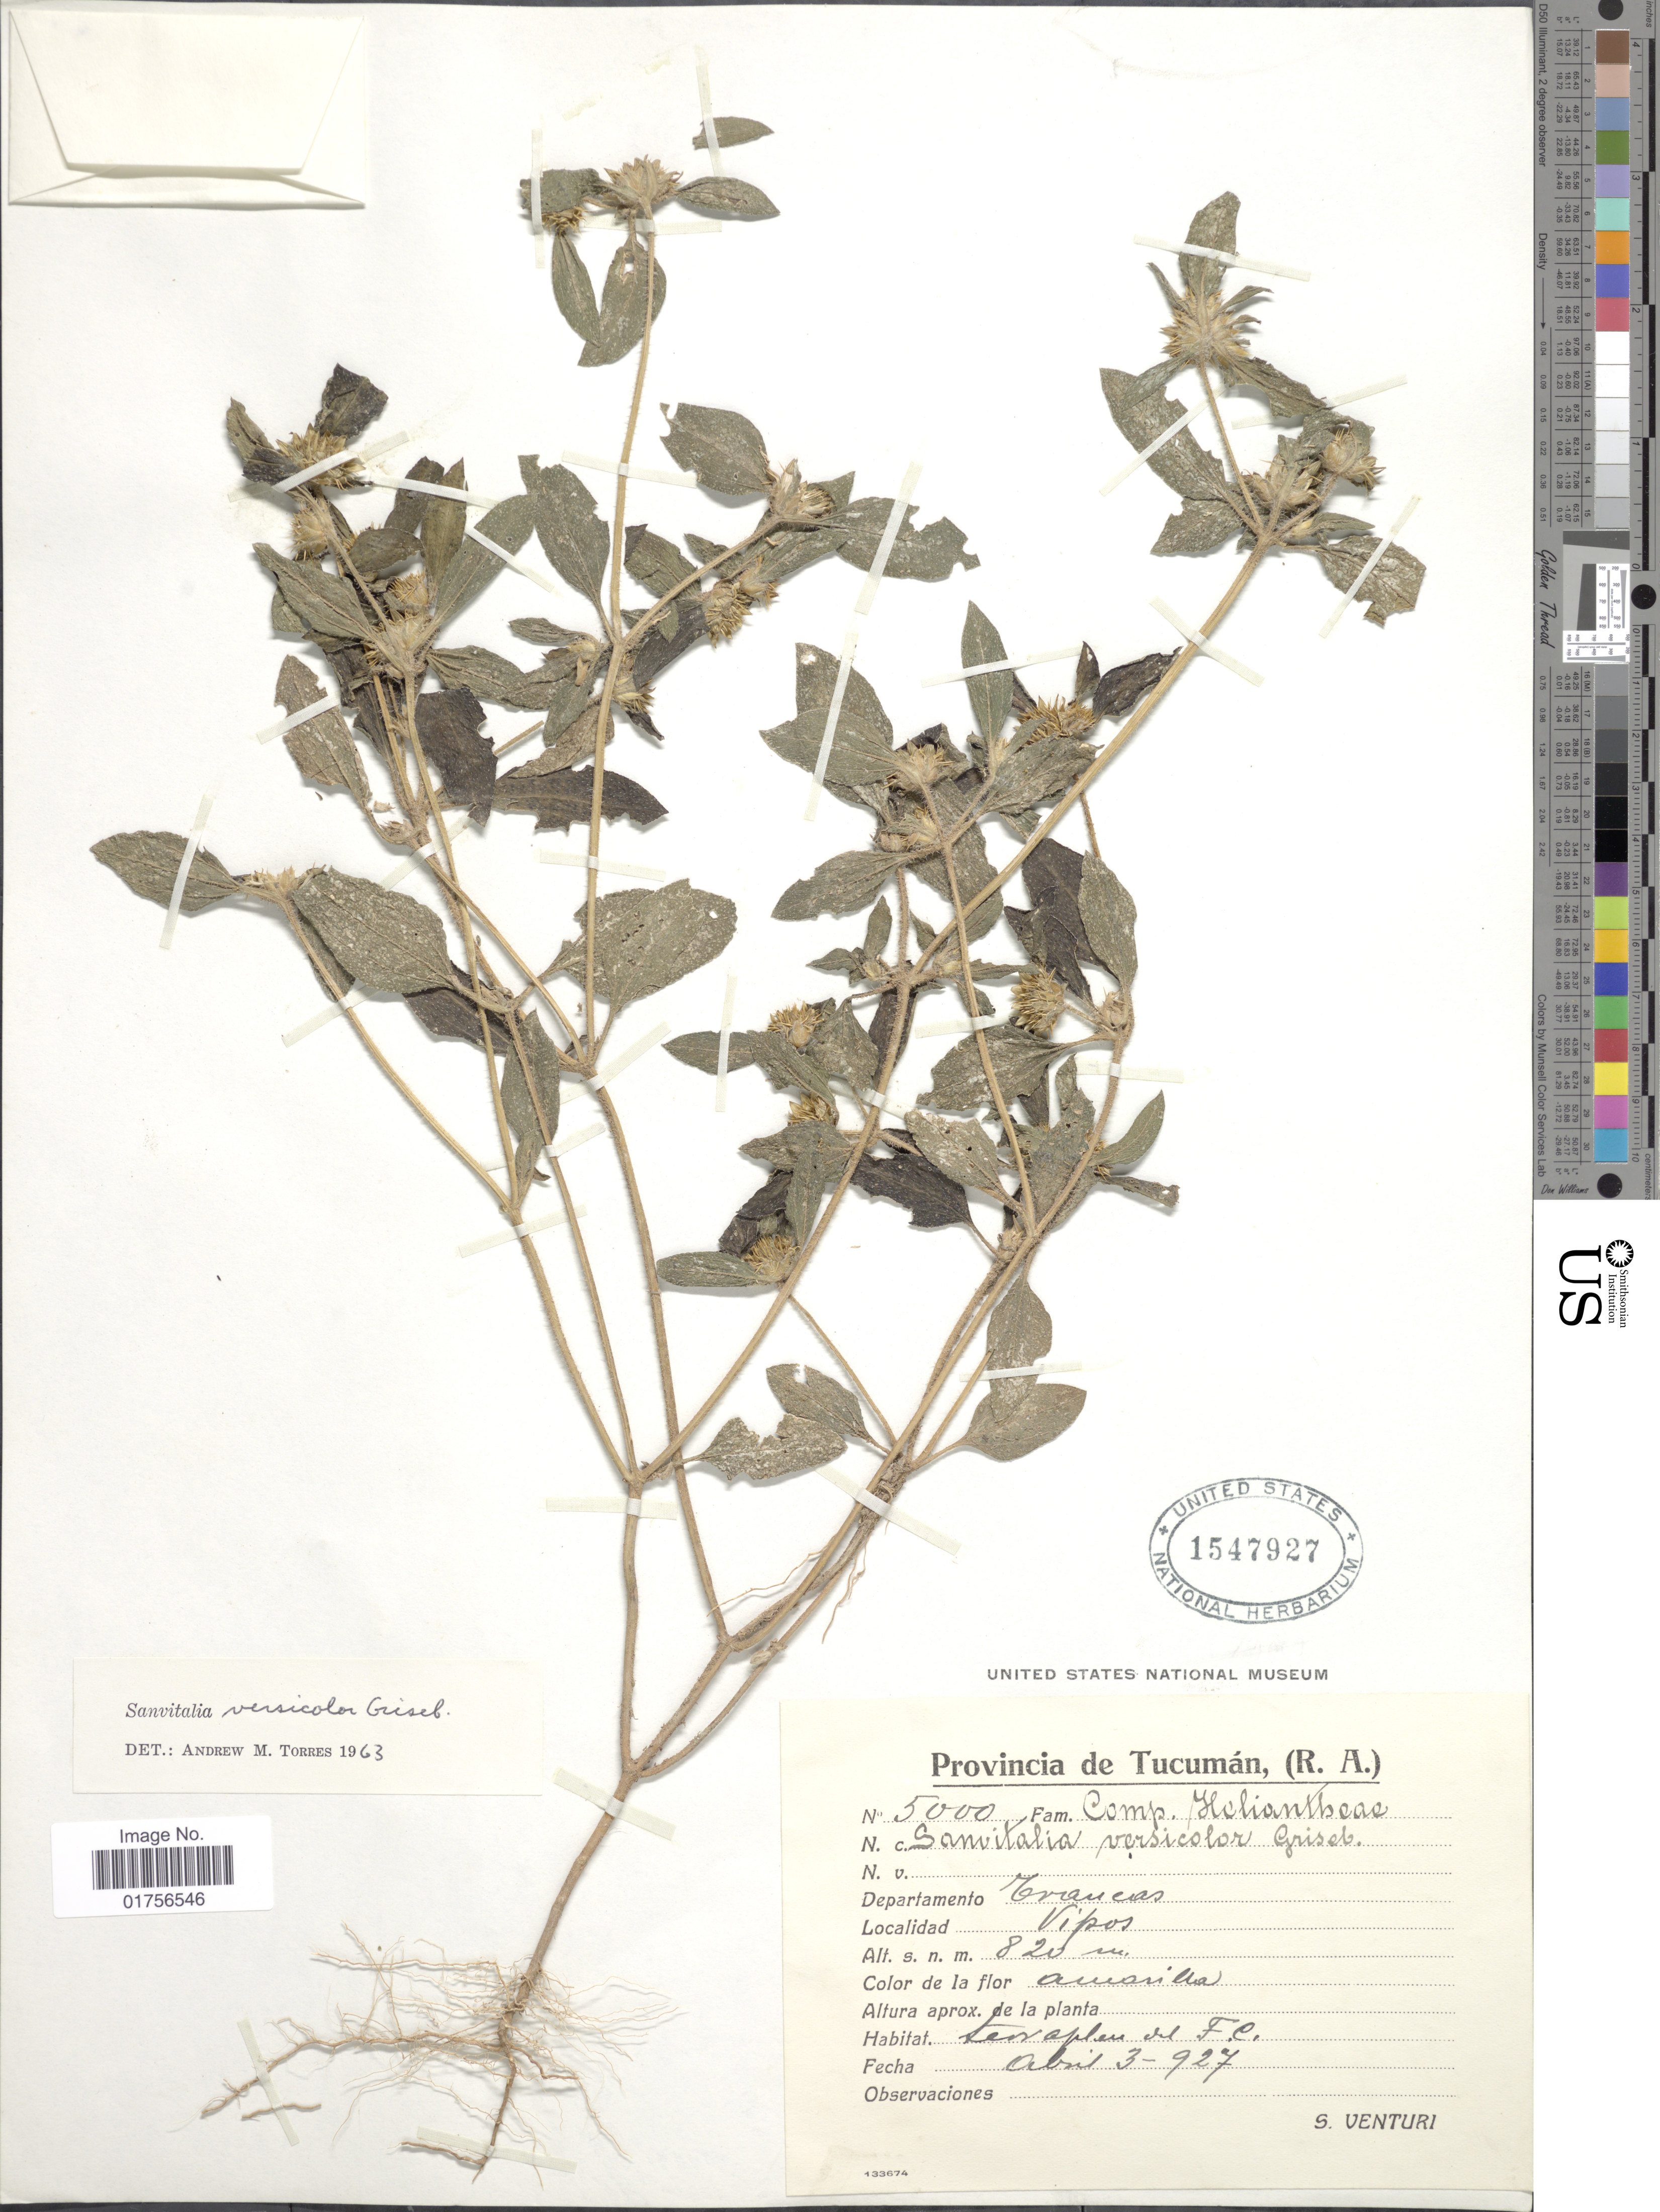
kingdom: Plantae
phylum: Tracheophyta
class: Magnoliopsida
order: Asterales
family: Asteraceae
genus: Sanvitalia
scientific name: Sanvitalia versicolor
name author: Griseb.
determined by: Skibicki, Samuel V.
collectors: S. Venturi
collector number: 5000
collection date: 1927-04-03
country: Argentina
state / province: Tucuman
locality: Provincia de Tucuman (R.A.), Departamento Crancas, Vipos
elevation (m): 820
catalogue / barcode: US 1547927